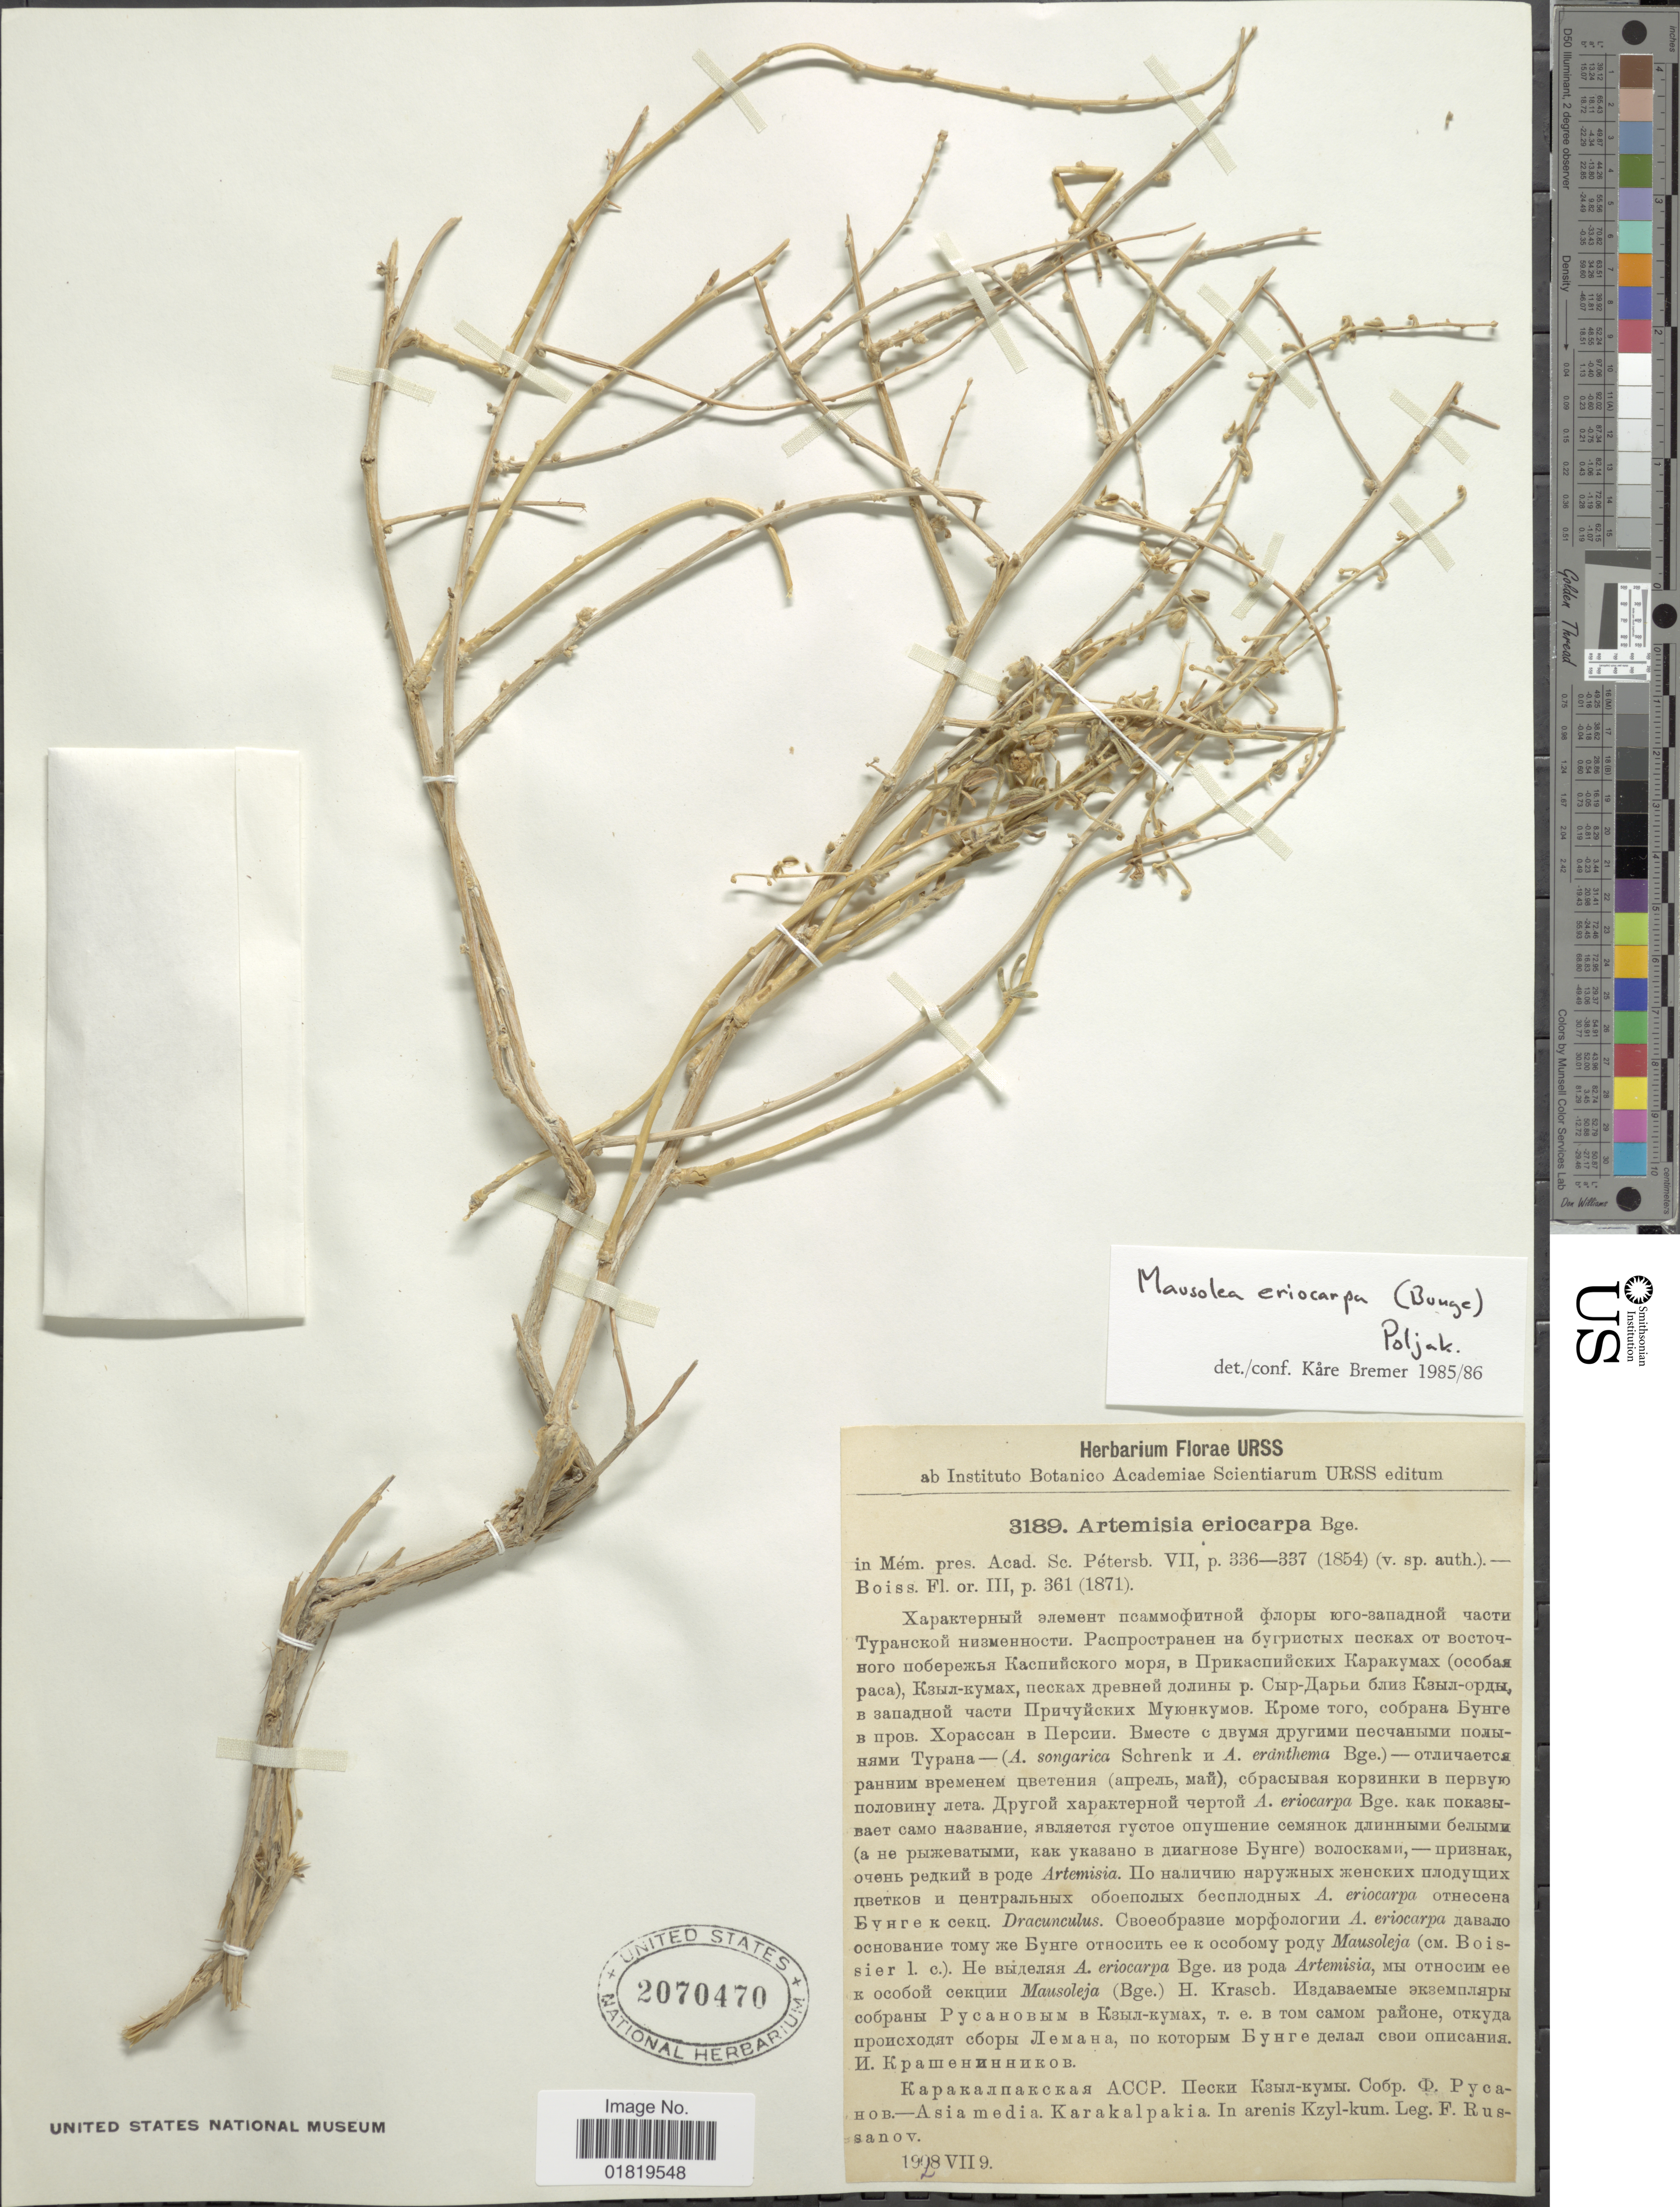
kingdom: Plantae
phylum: Tracheophyta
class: Magnoliopsida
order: Asterales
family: Asteraceae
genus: Mausolea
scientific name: Mausolea eriocarpa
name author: (Bunge) Poljakov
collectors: F. Russanov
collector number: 3189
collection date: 1908-07-09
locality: Asiamedia, Karakalpakia, in arenis Kzyl-kum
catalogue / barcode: US 2070470